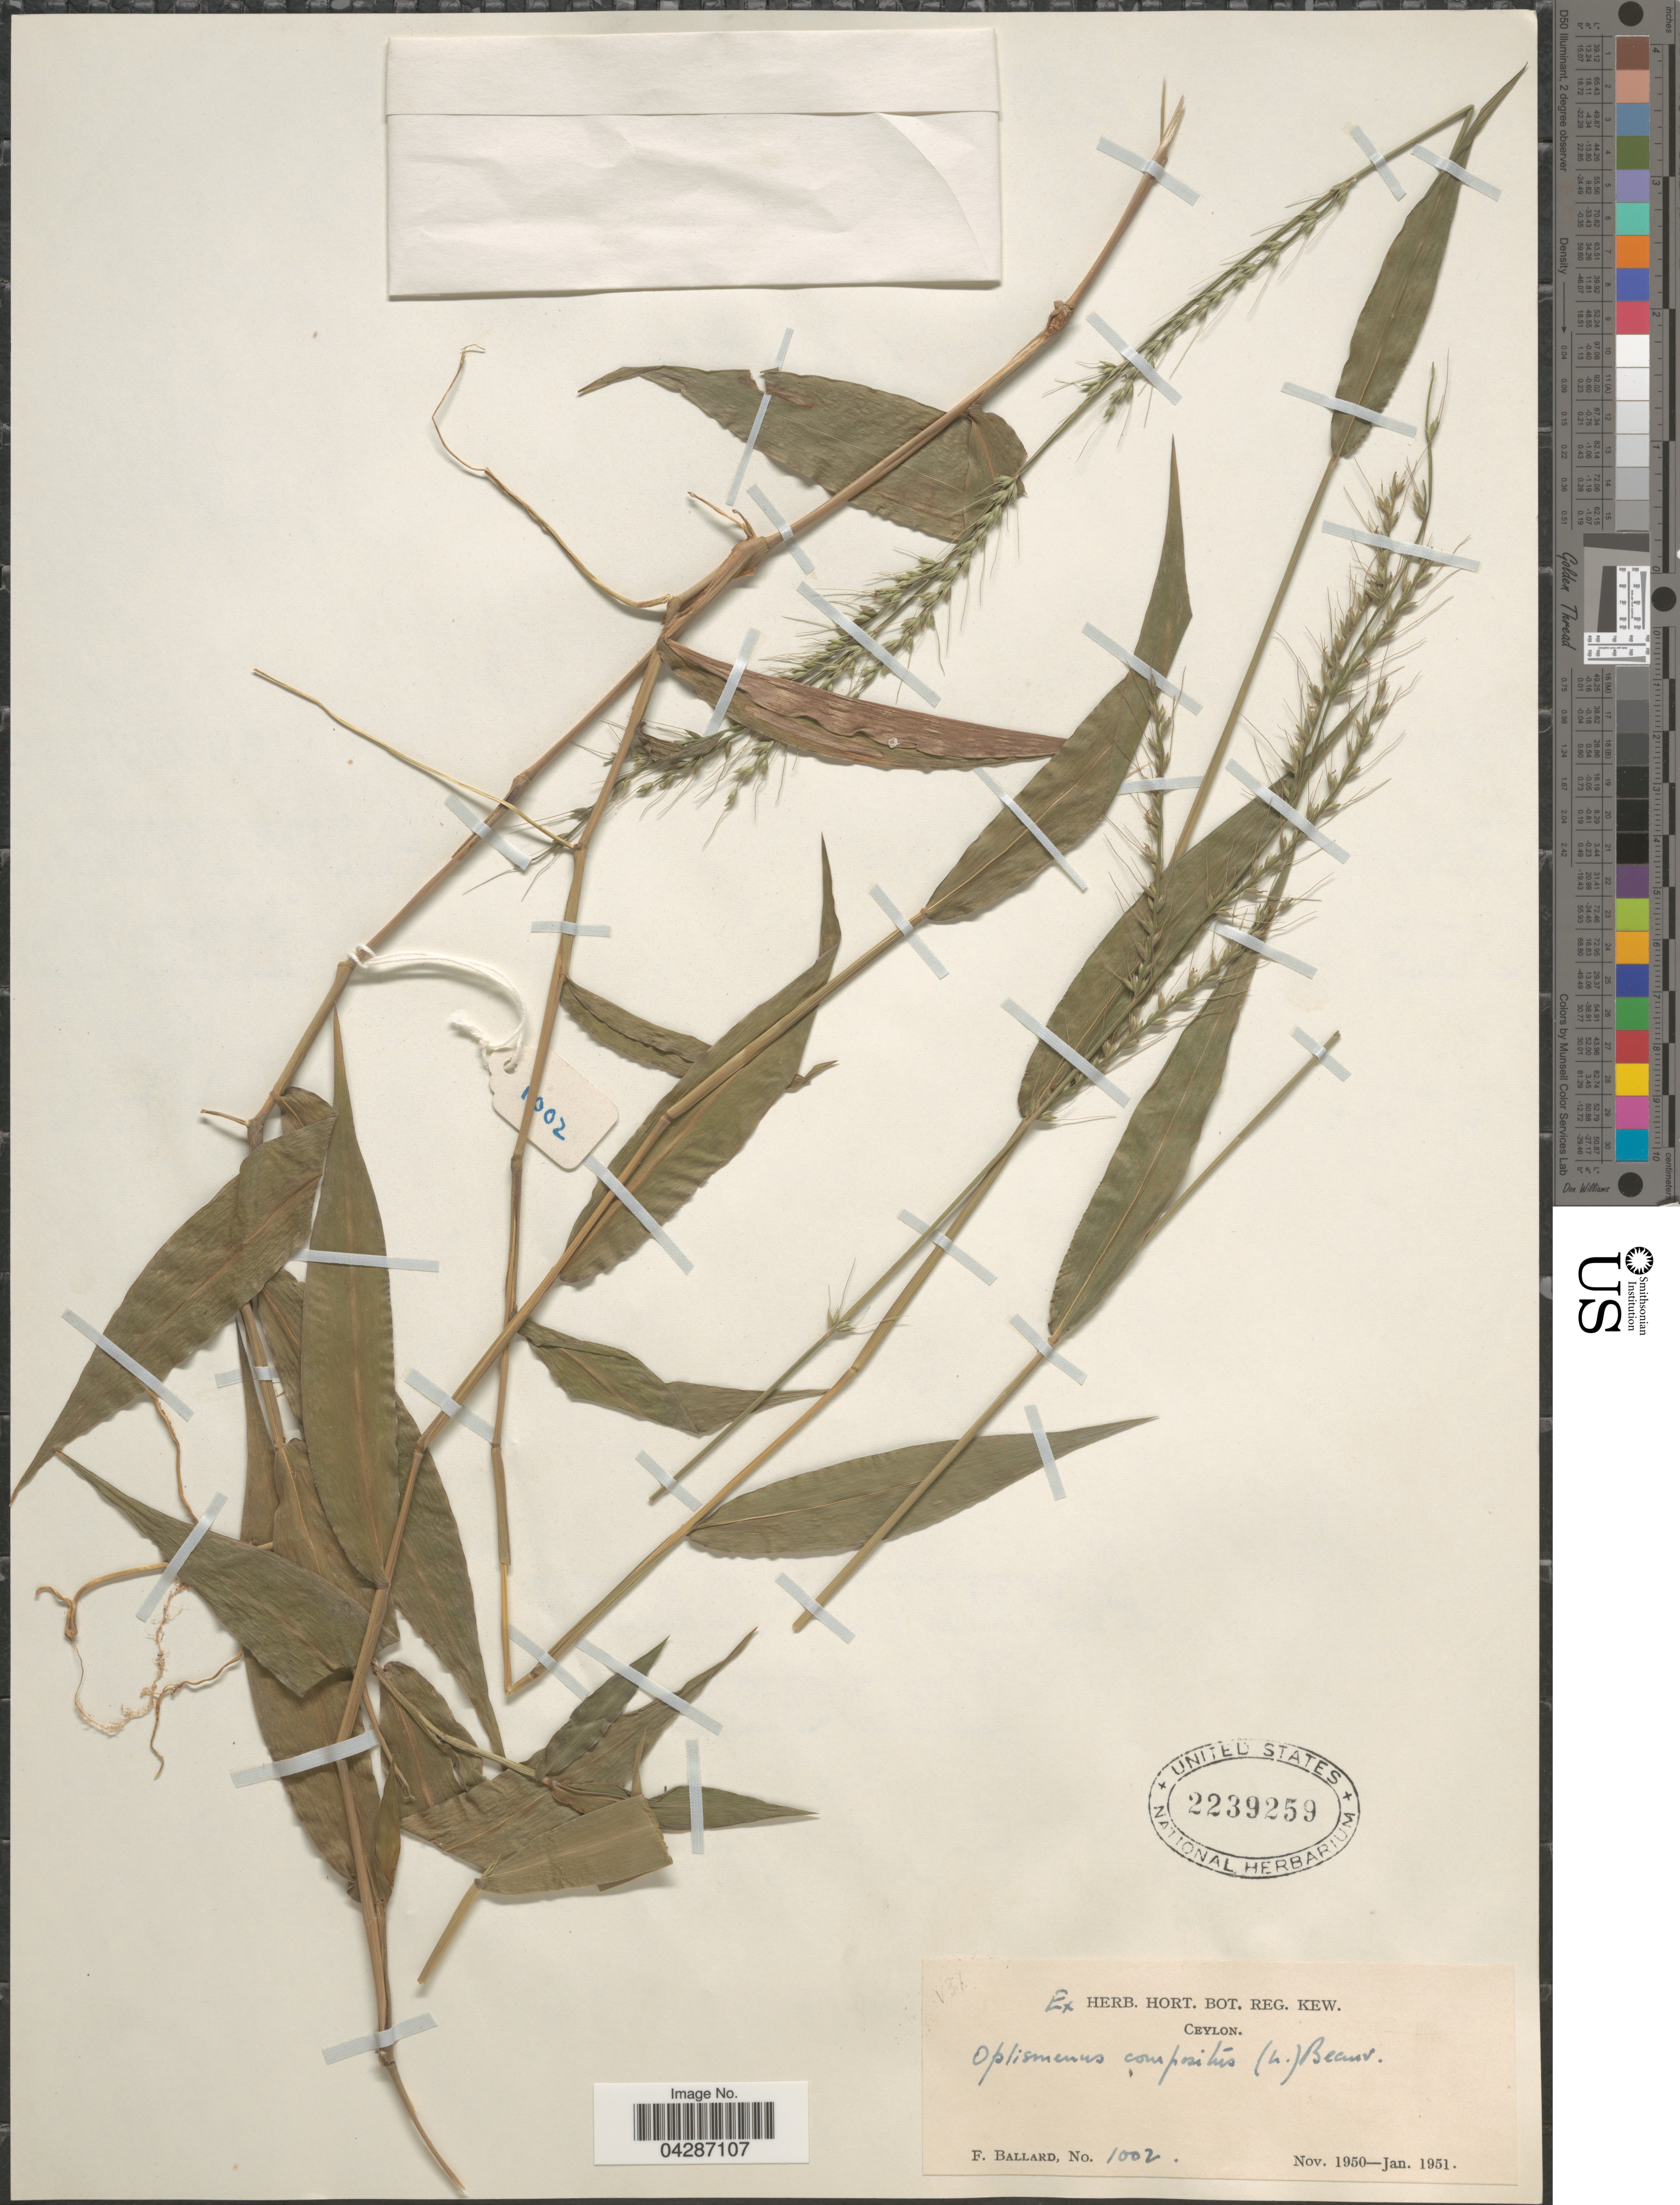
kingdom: Plantae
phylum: Tracheophyta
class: Liliopsida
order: Poales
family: Poaceae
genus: Oplismenus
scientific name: Oplismenus compositus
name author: (L.) P. Beauv.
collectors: F. Ballard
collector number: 1002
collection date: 1950-11/1951-01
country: Sri Lanka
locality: Ceylon.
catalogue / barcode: US 2239259